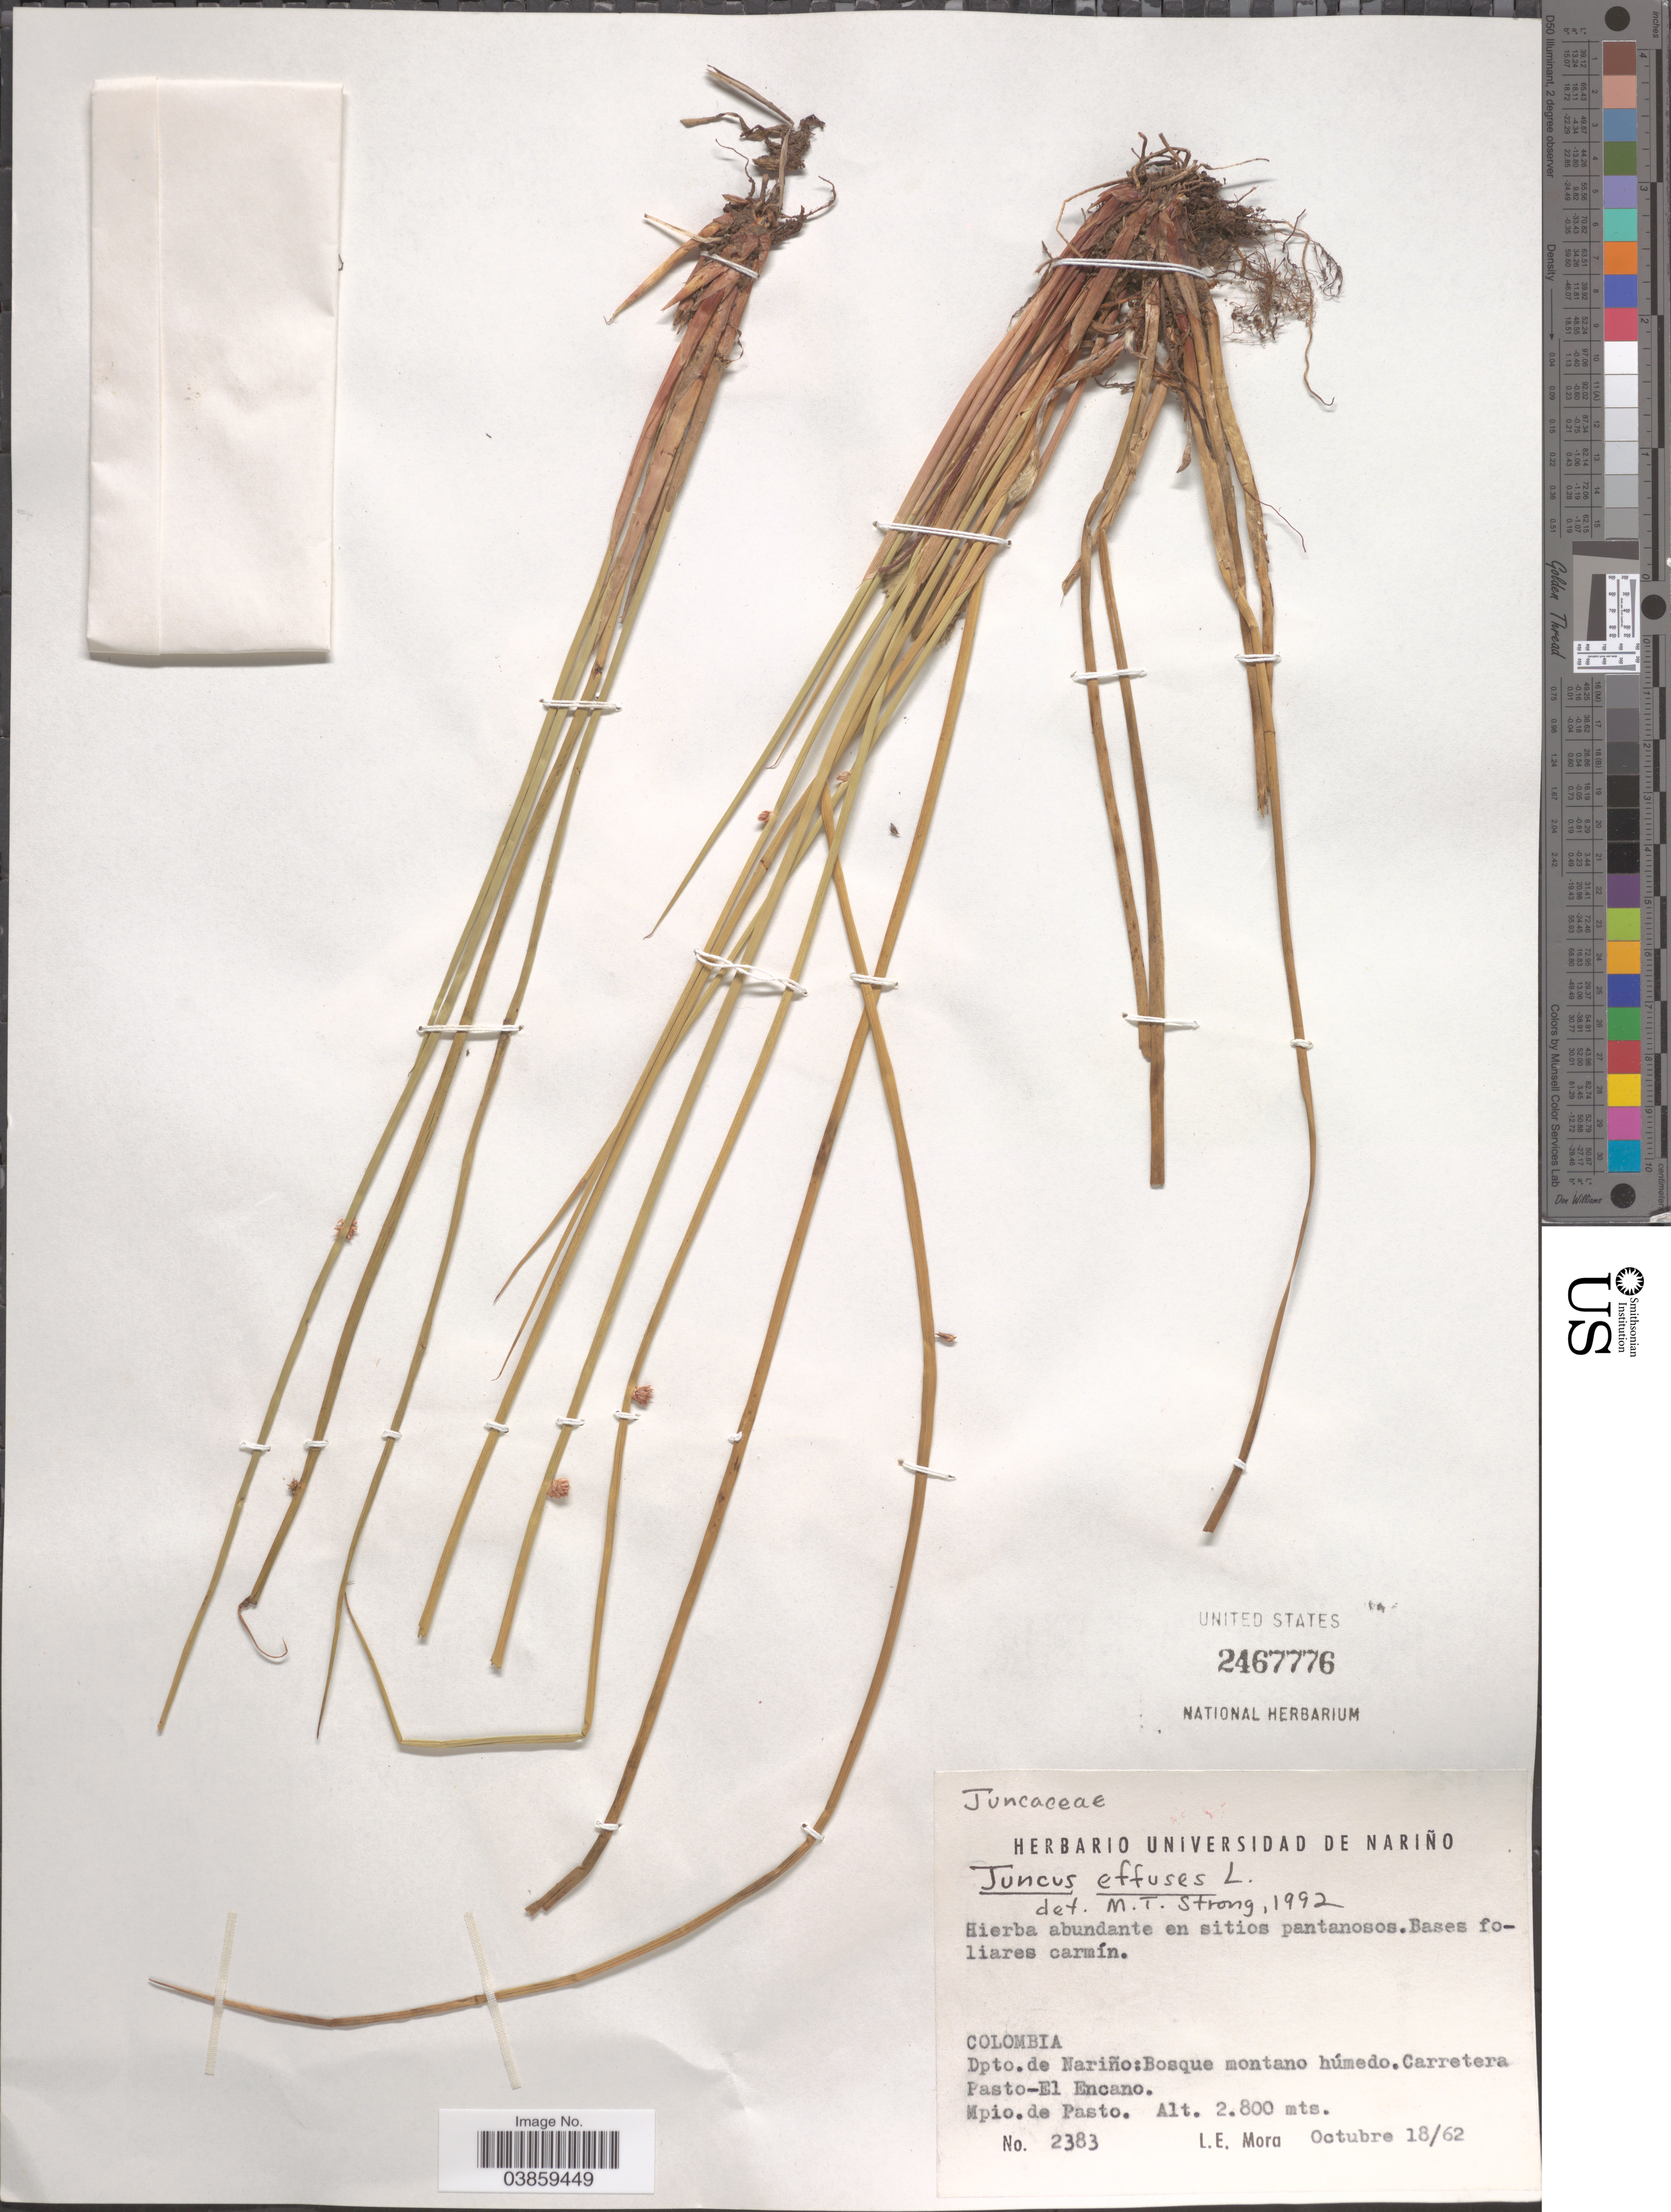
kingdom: Plantae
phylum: Tracheophyta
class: Liliopsida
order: Poales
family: Juncaceae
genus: Juncus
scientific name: Juncus effusus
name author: L.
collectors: L. Mora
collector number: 2383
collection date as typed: Transcribed d/m/y: 18/10/62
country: Colombia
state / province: Nariño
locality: Dpto. de Nariño. Carretera Pasto-El Encano. Mpio. de Pasto.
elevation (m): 2800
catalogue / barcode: US 2467776